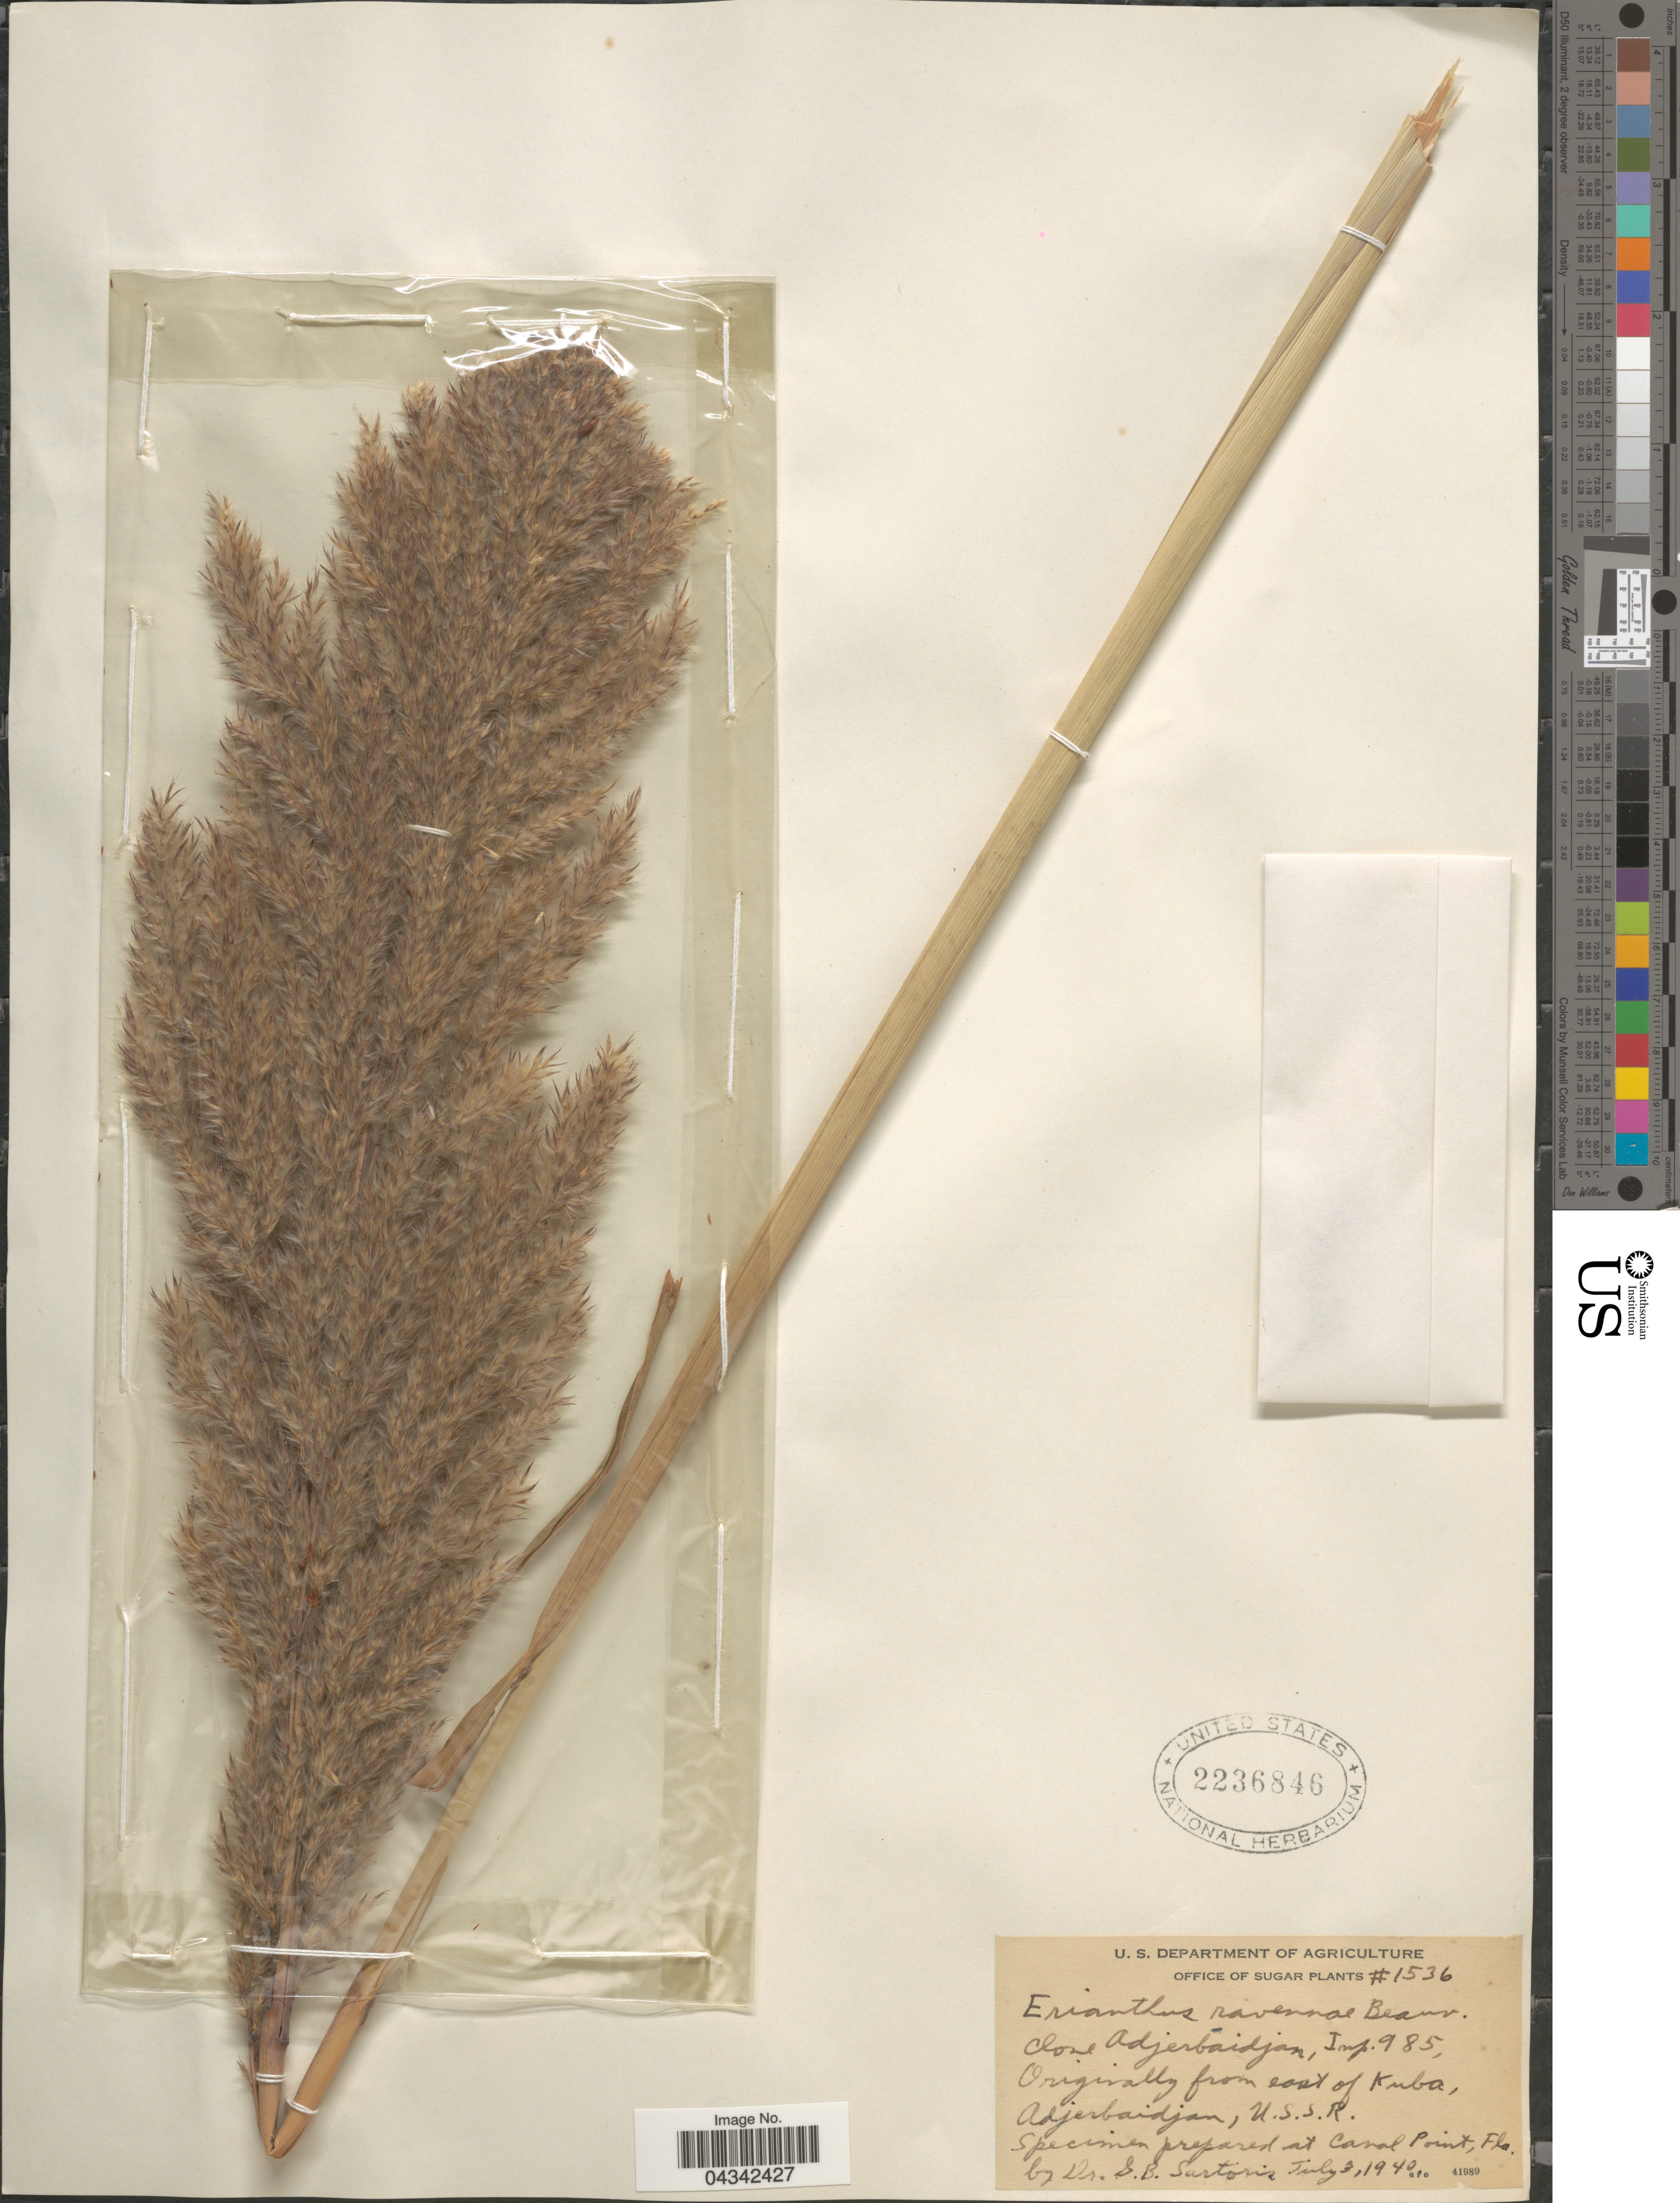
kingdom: Plantae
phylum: Tracheophyta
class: Liliopsida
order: Poales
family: Poaceae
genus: Tripidium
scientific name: Tripidium ravennae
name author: (L.) H. Scholz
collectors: G. Sartoris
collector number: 1536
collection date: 1940-07-03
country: United States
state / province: Florida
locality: Canal Point Fla.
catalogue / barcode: US 2236846